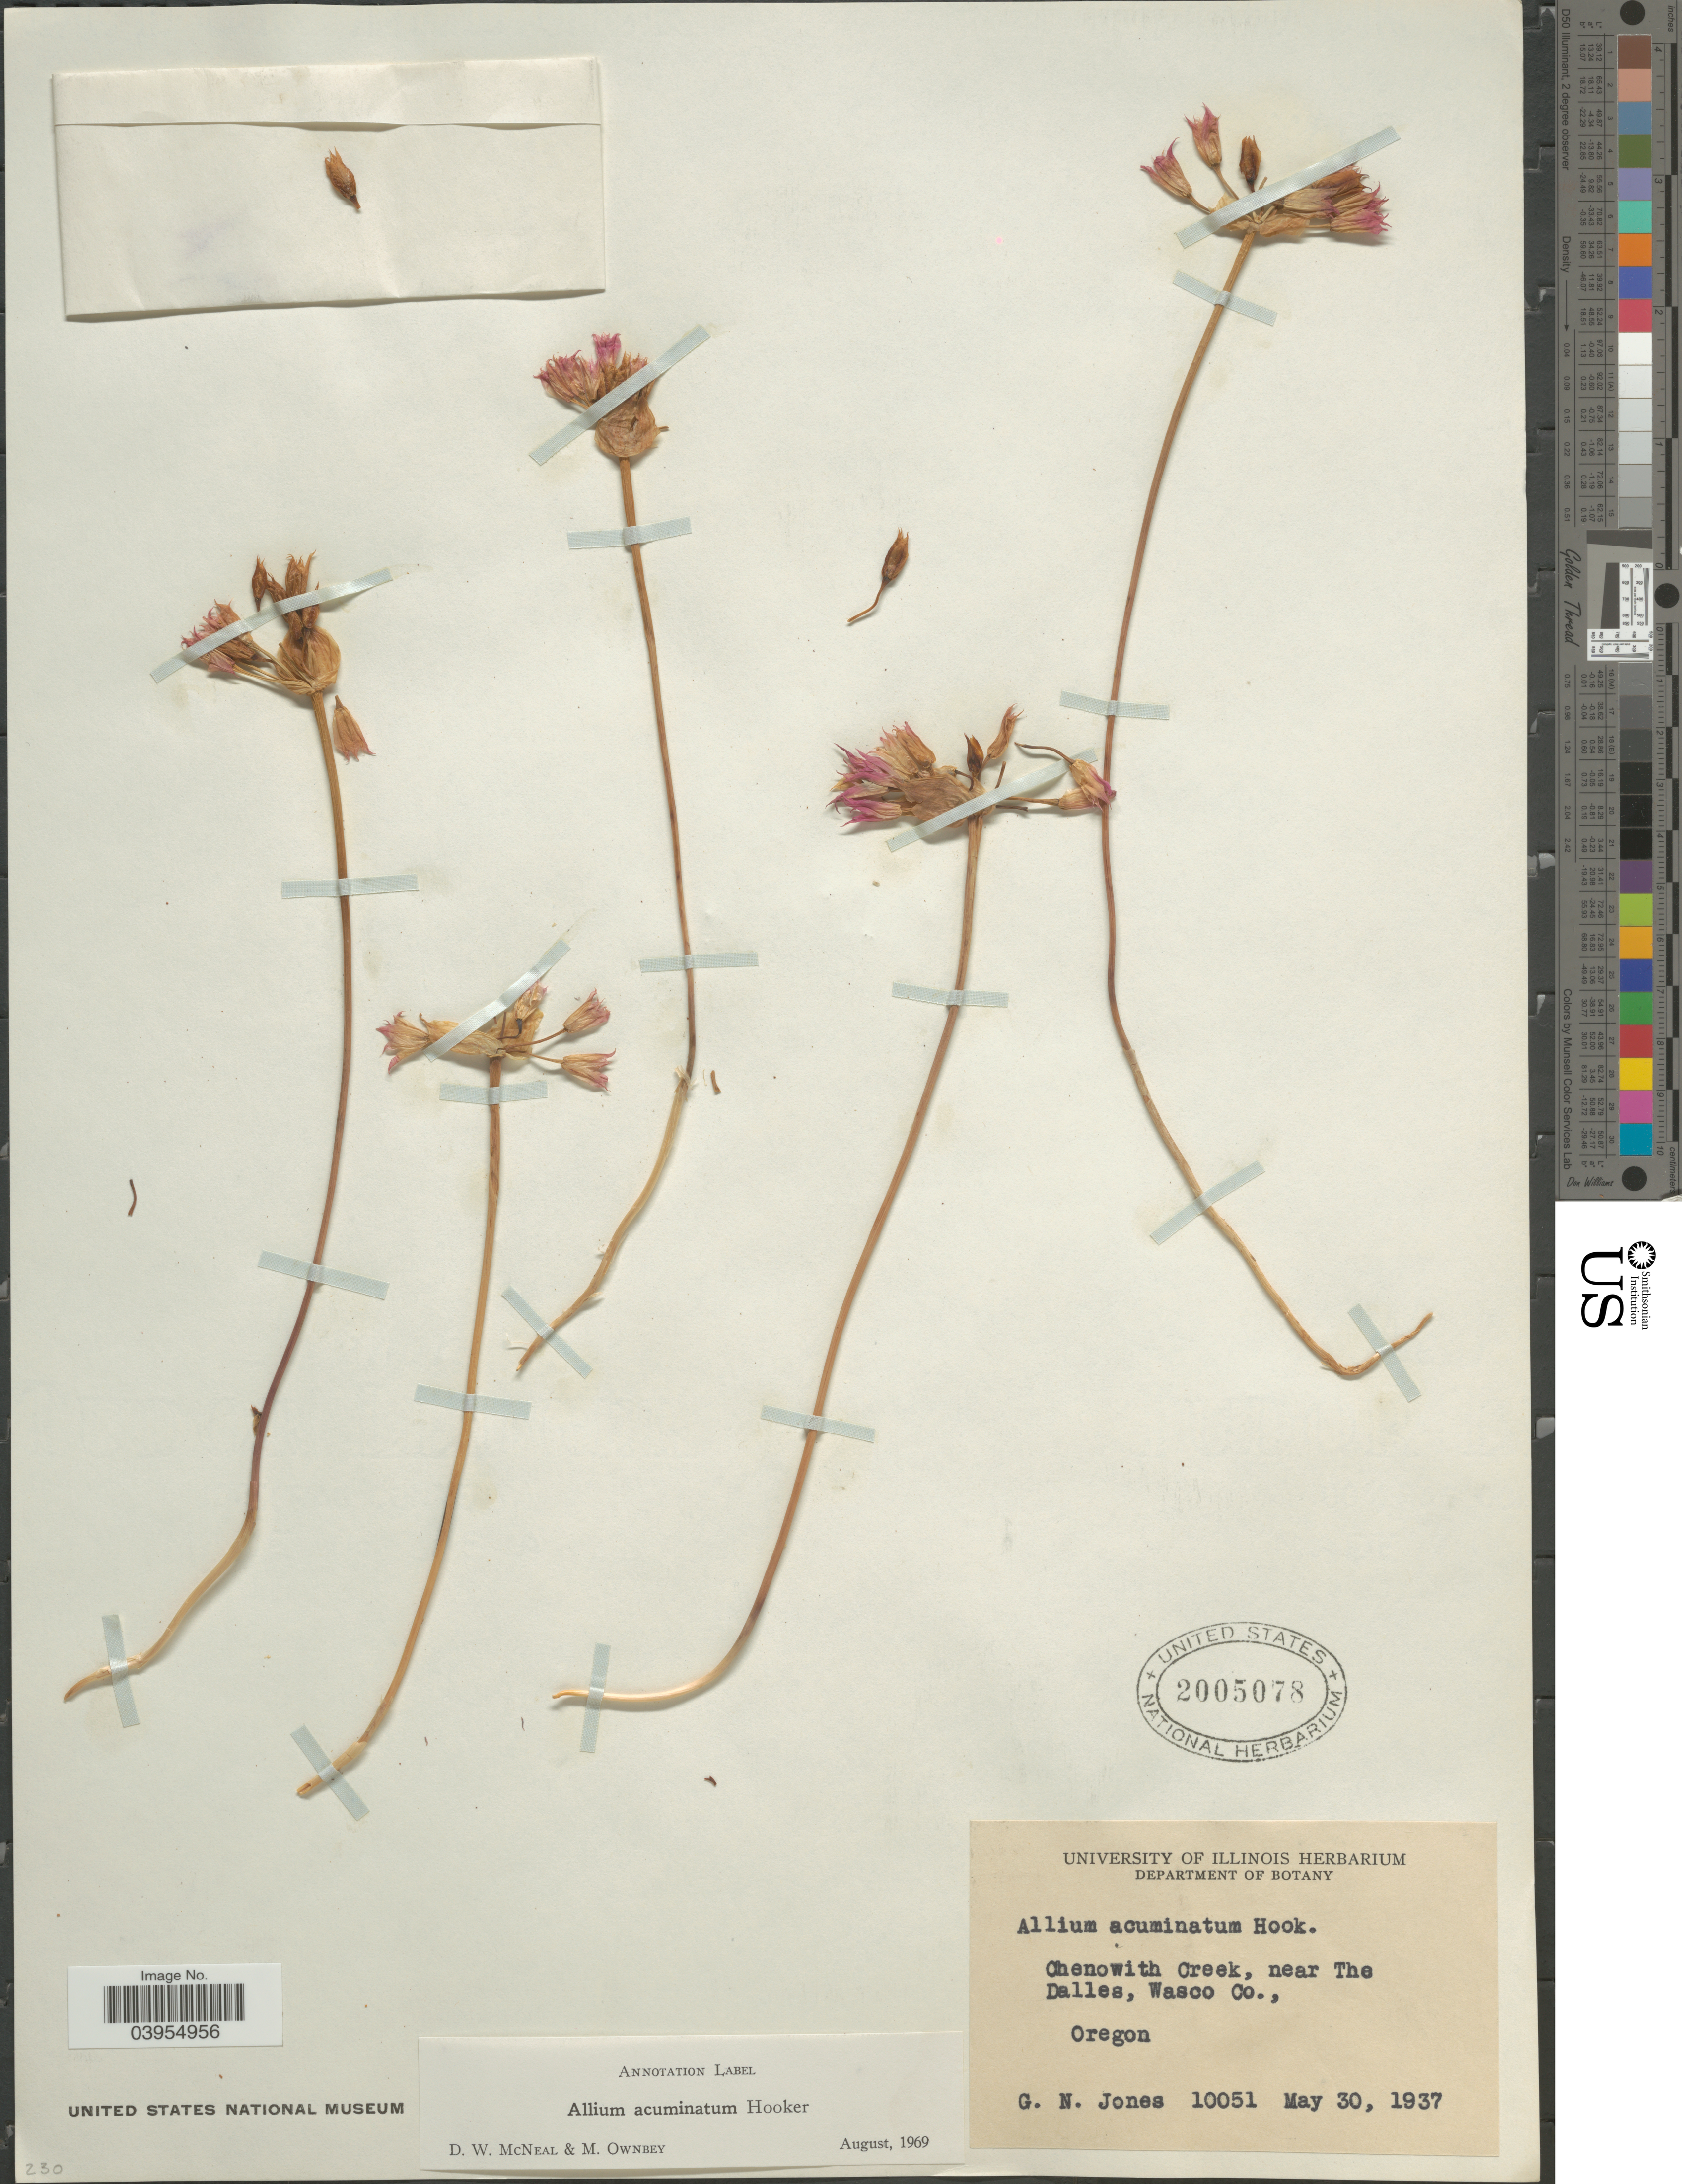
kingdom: Plantae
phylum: Tracheophyta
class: Liliopsida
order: Asparagales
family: Amaryllidaceae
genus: Allium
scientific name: Allium acuminatum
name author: Hook.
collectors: G. N. Jones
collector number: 10051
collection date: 1937-05-30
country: United States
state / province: Oregon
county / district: Wasco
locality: Chenowith Creek, near The Dalles, Wasco Co.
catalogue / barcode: US 2005078